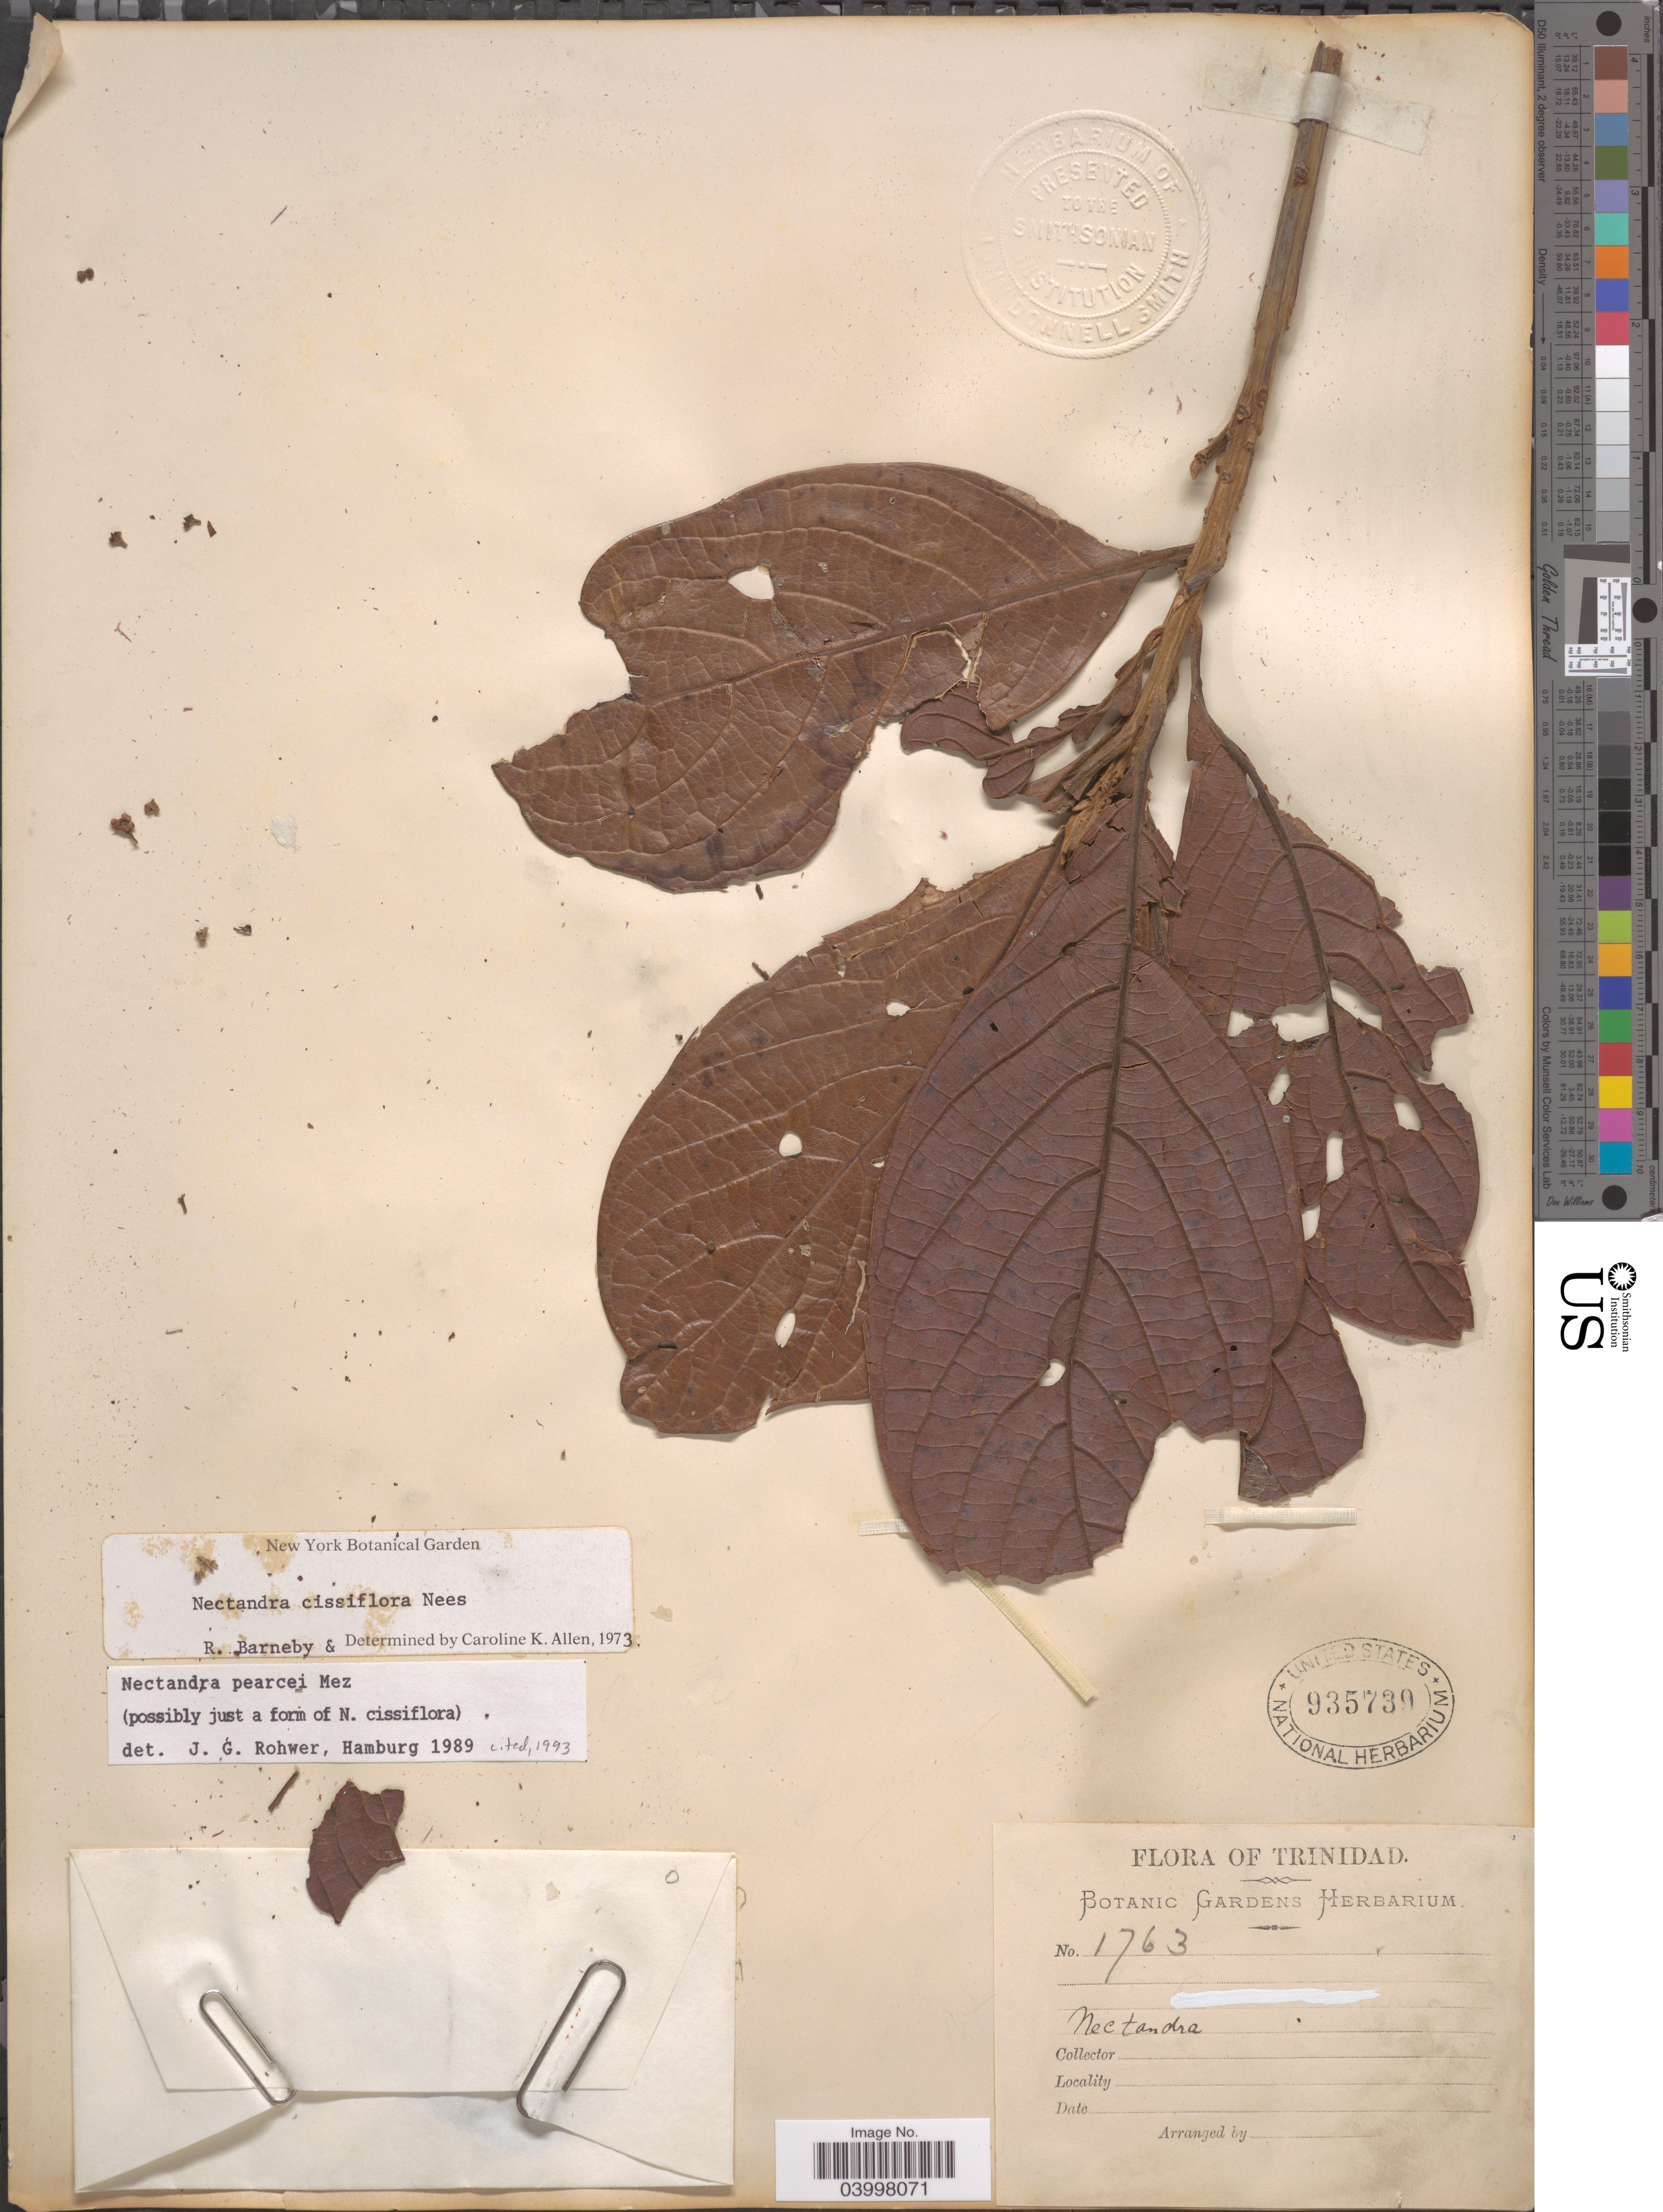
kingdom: Plantae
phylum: Tracheophyta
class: Magnoliopsida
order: Laurales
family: Lauraceae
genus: Nectandra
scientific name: Nectandra pearcei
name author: Mez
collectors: ex herb. Botanic Gardens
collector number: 1763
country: Trinidad and Tobago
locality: Trinidad.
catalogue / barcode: US 935739